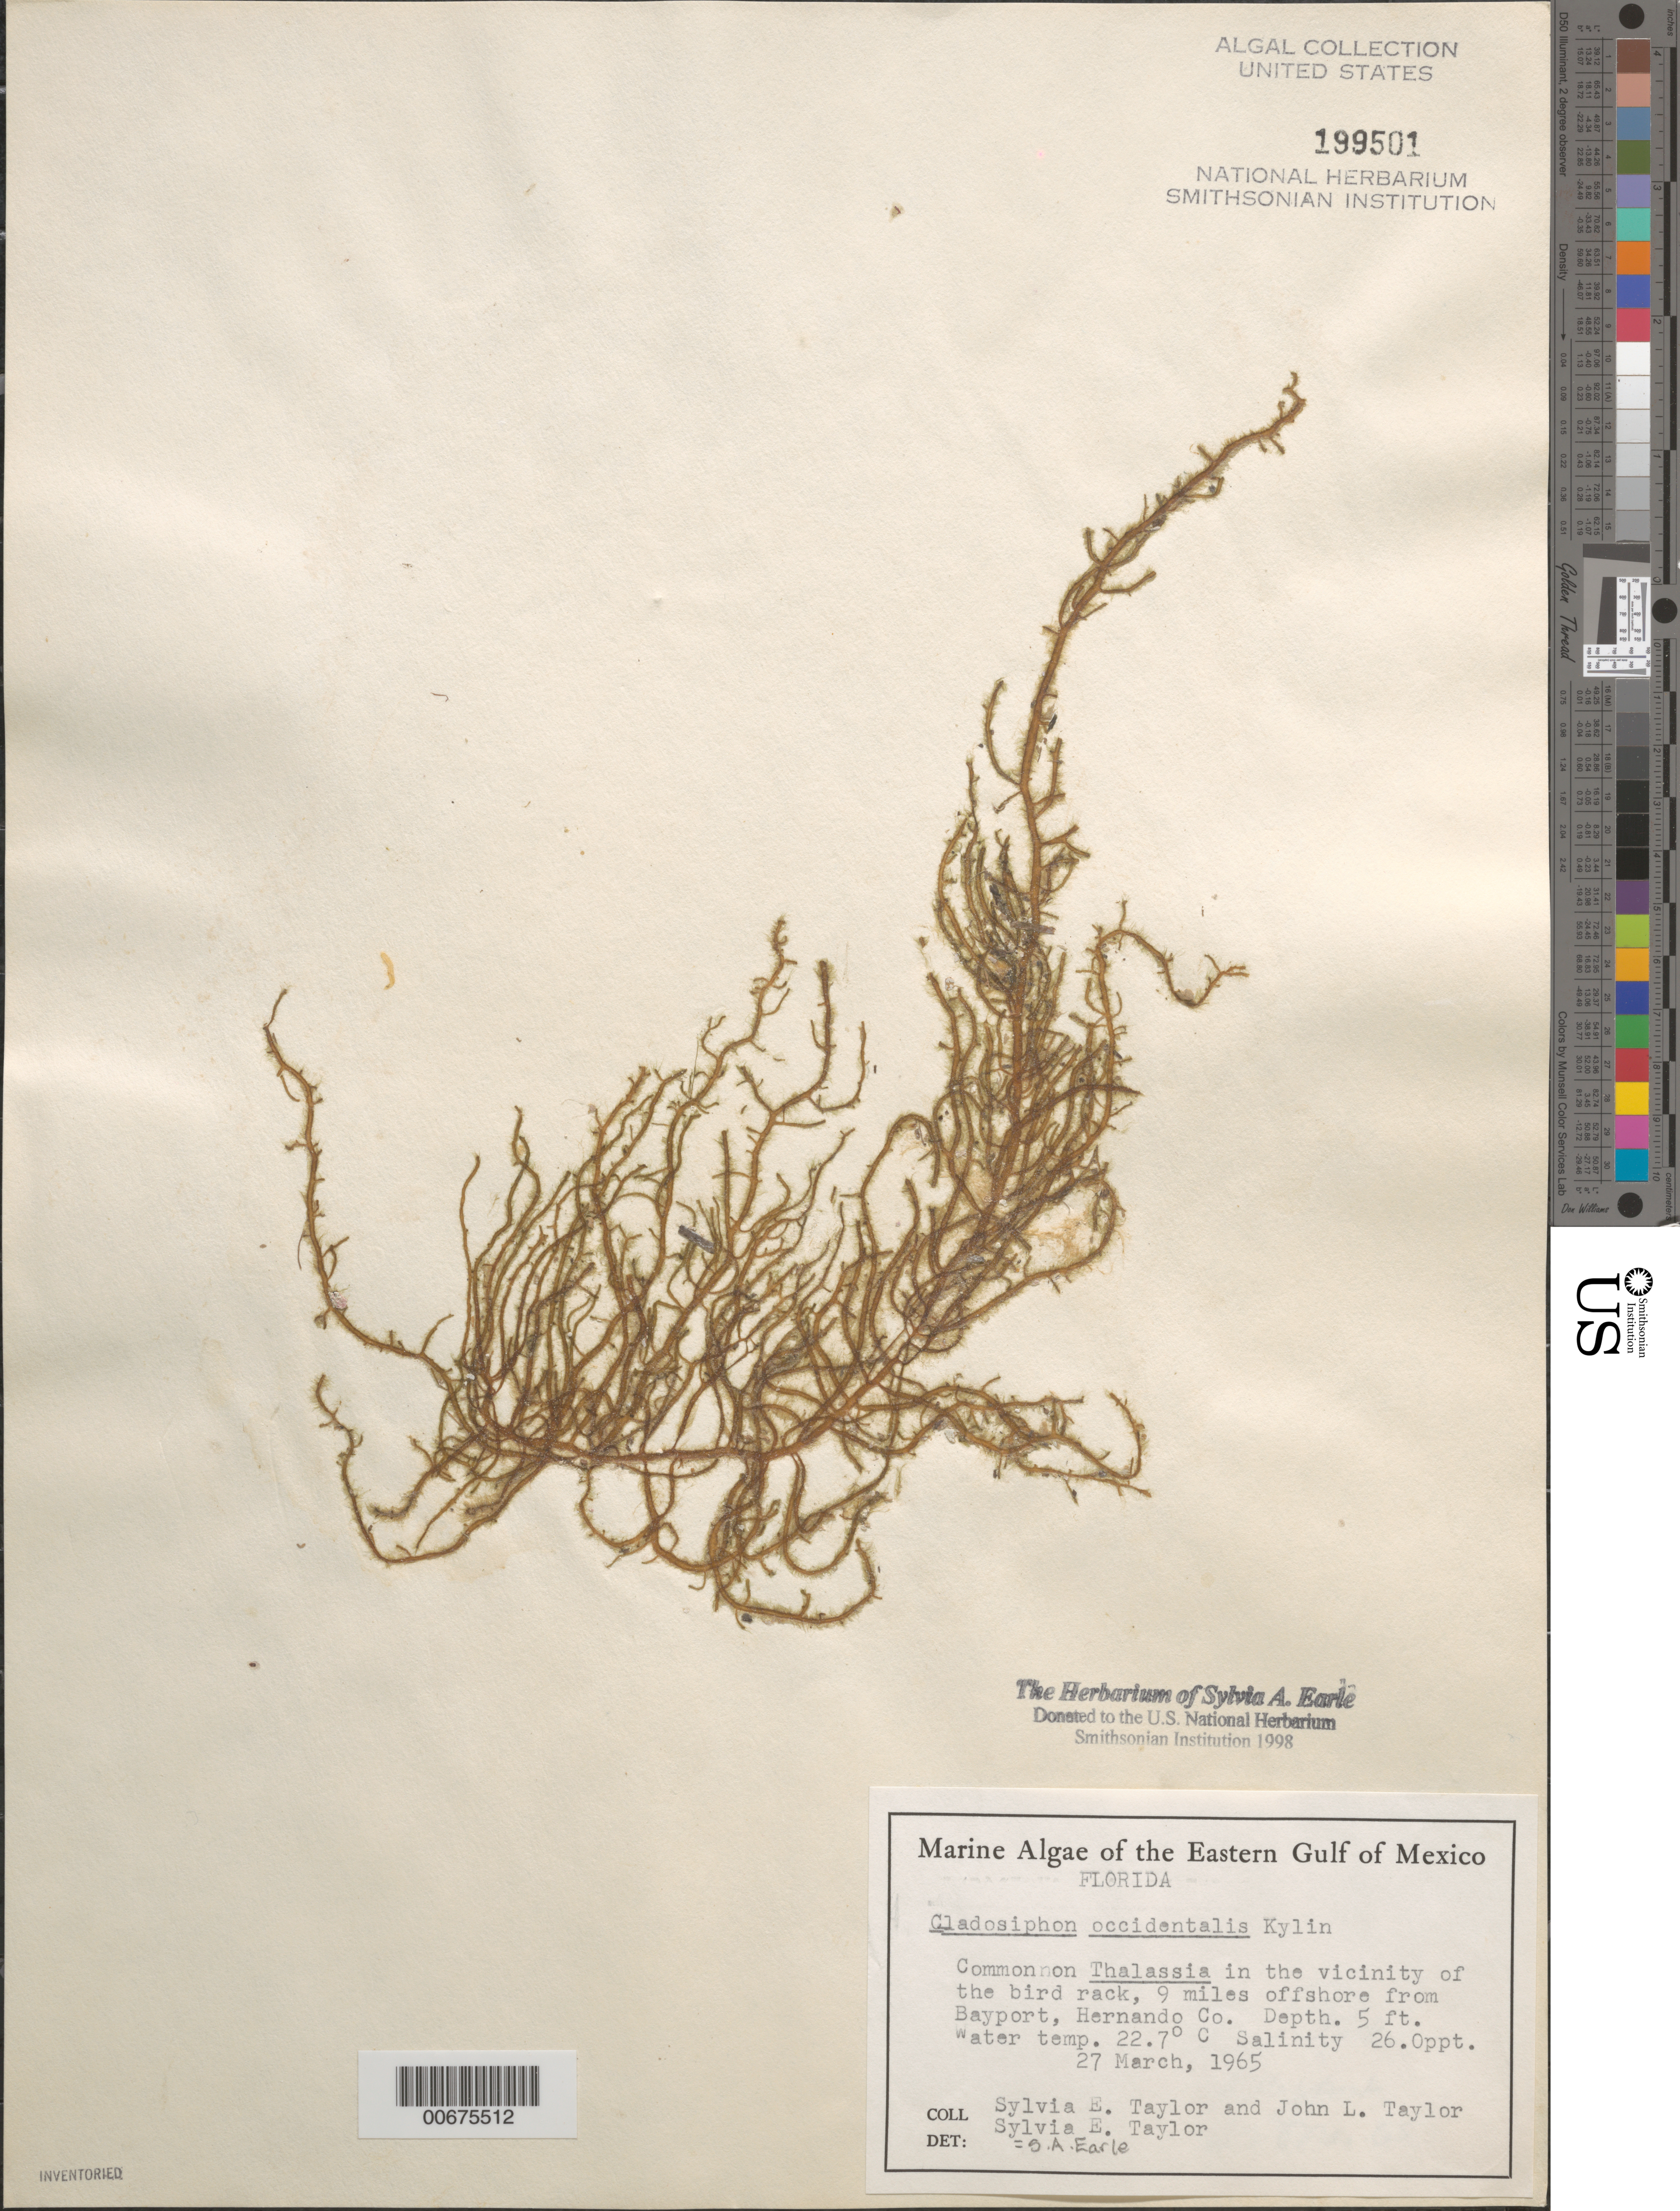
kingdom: Chromista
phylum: Ochrophyta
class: Phaeophyceae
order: Ectocarpales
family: Chordariaceae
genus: Cladosiphon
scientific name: Cladosiphon occidentalis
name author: Kylin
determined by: Earle, S. A.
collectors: S. A. Earle & J. L. Taylor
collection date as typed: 27 Mar 1965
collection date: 1965-03-27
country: United States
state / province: Florida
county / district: Hernando County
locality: Near bird rack 9 miles off (west of) Bayport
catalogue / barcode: US 199501